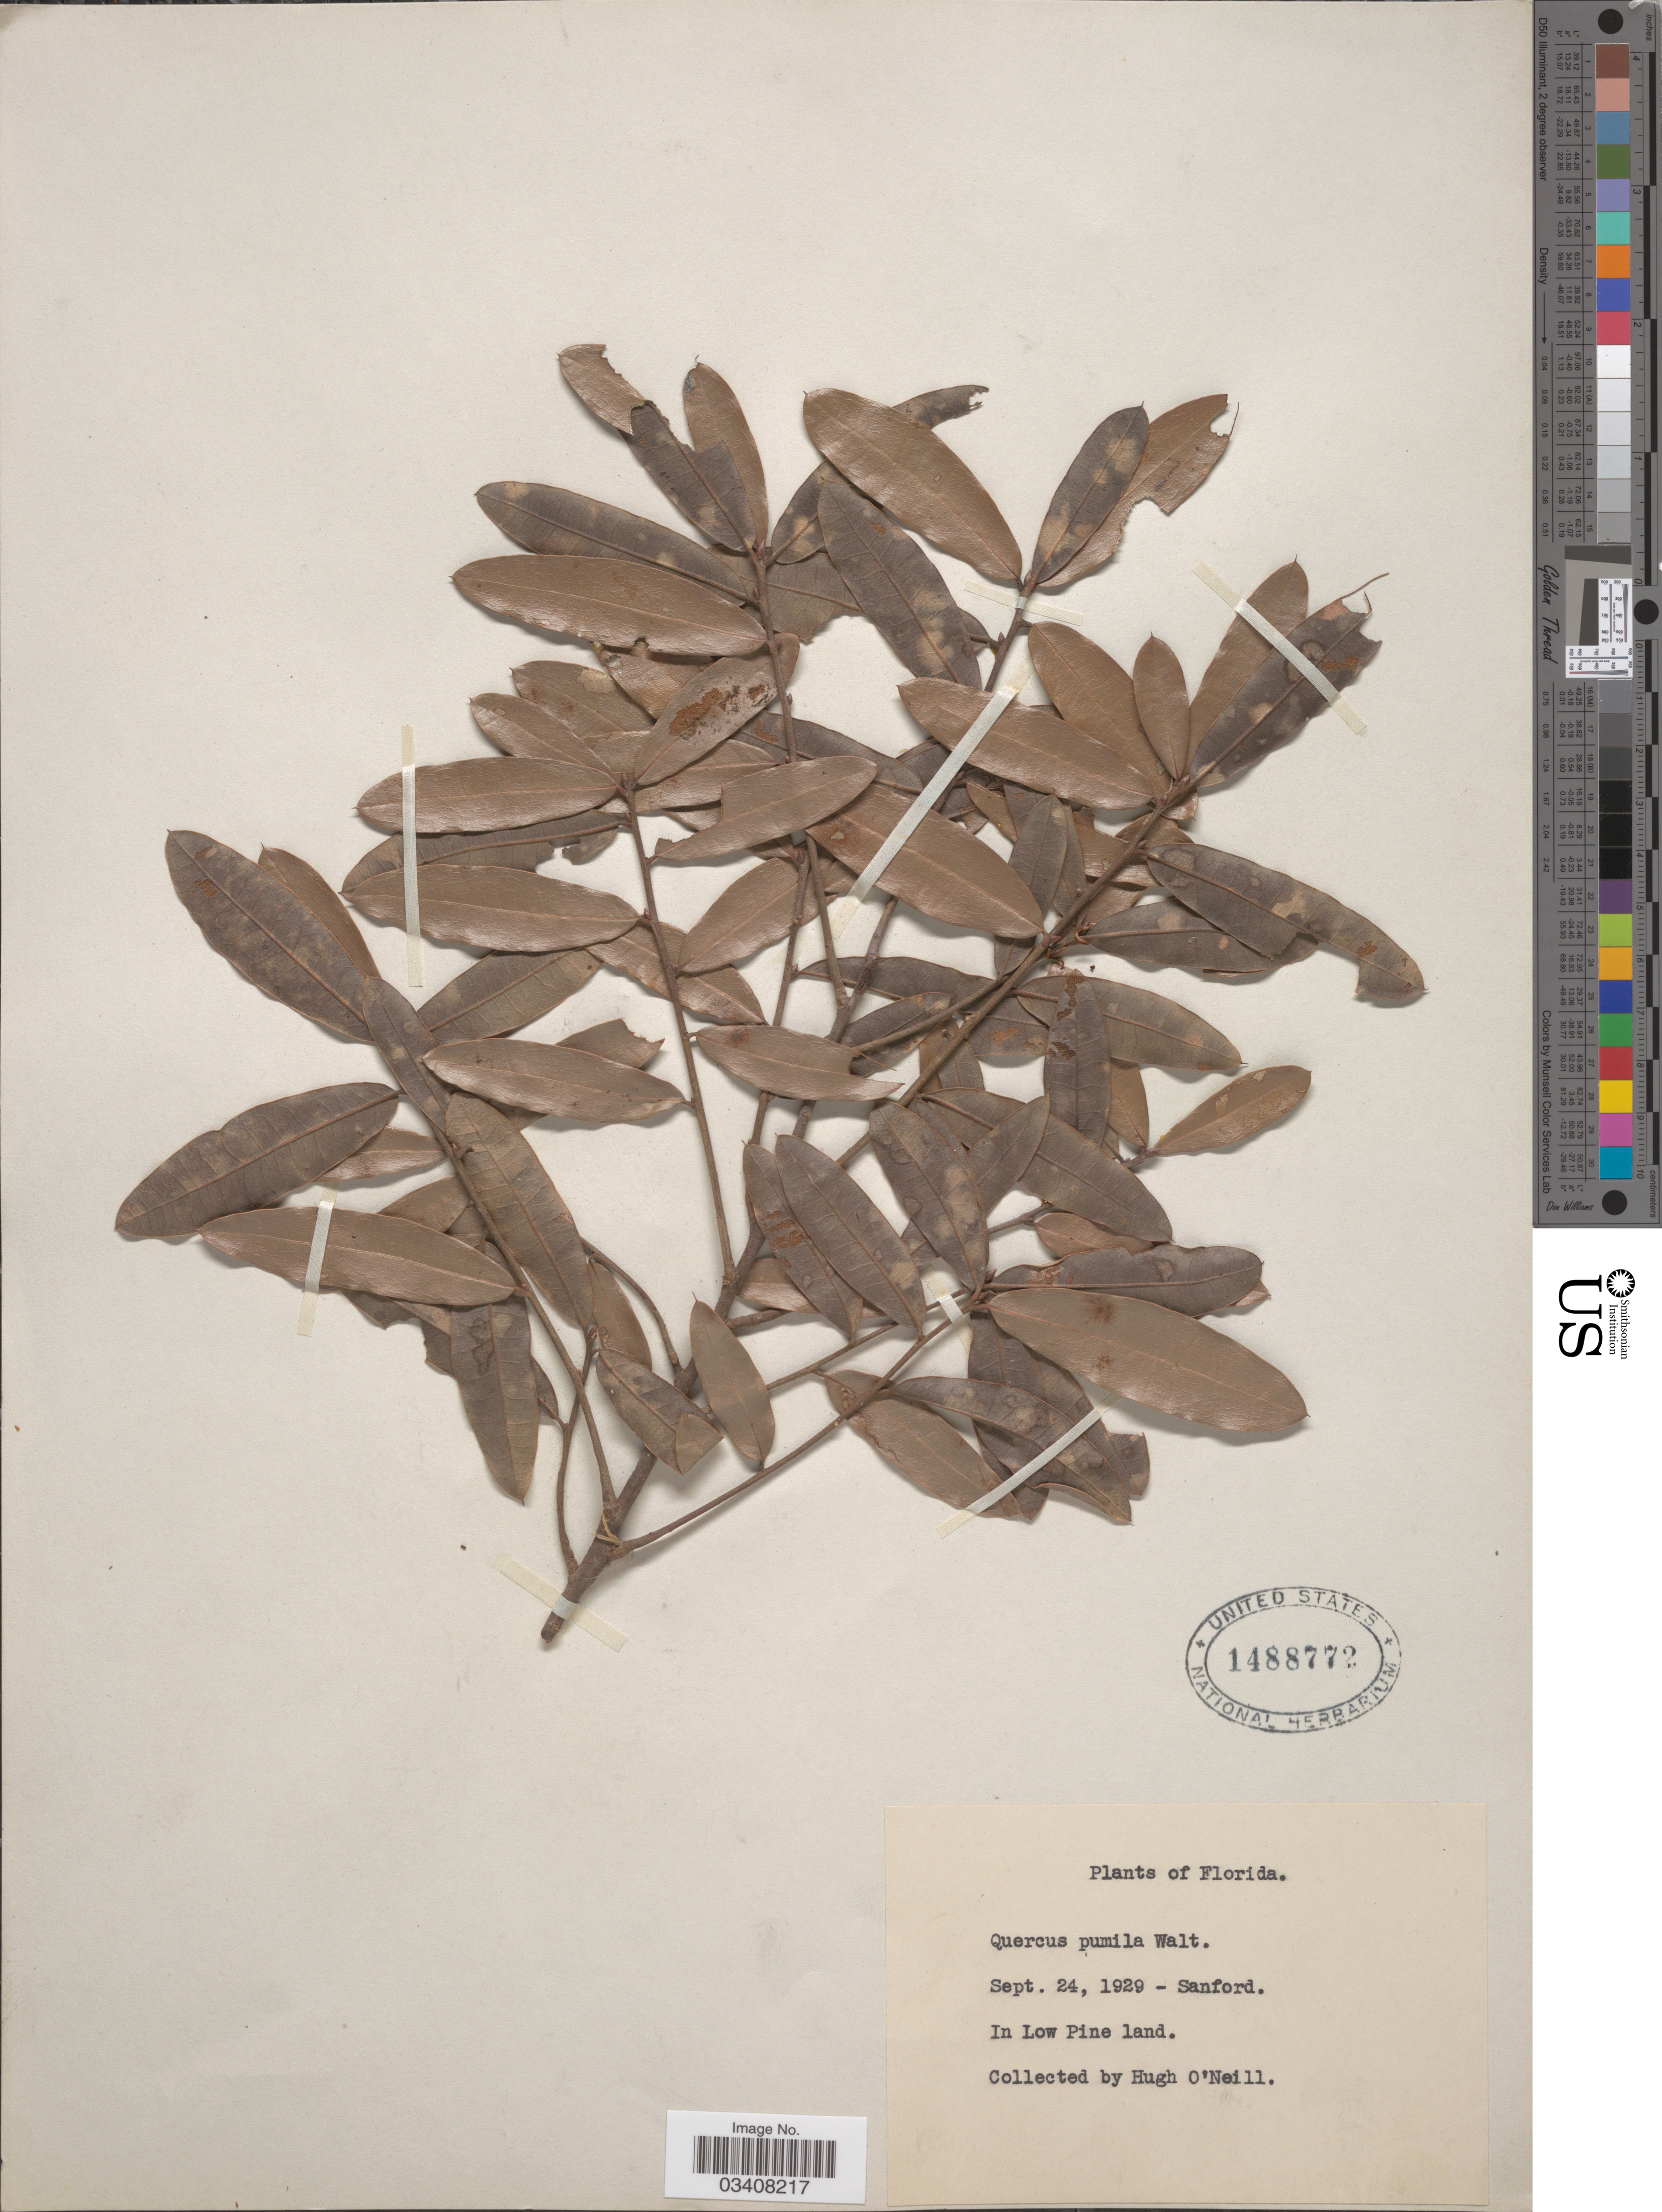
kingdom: Plantae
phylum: Tracheophyta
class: Magnoliopsida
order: Fagales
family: Fagaceae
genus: Quercus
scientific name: Quercus pumila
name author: Walter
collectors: H. O'Neill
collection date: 1929-09-24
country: United States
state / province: Florida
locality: Sanford.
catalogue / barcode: US 1488772